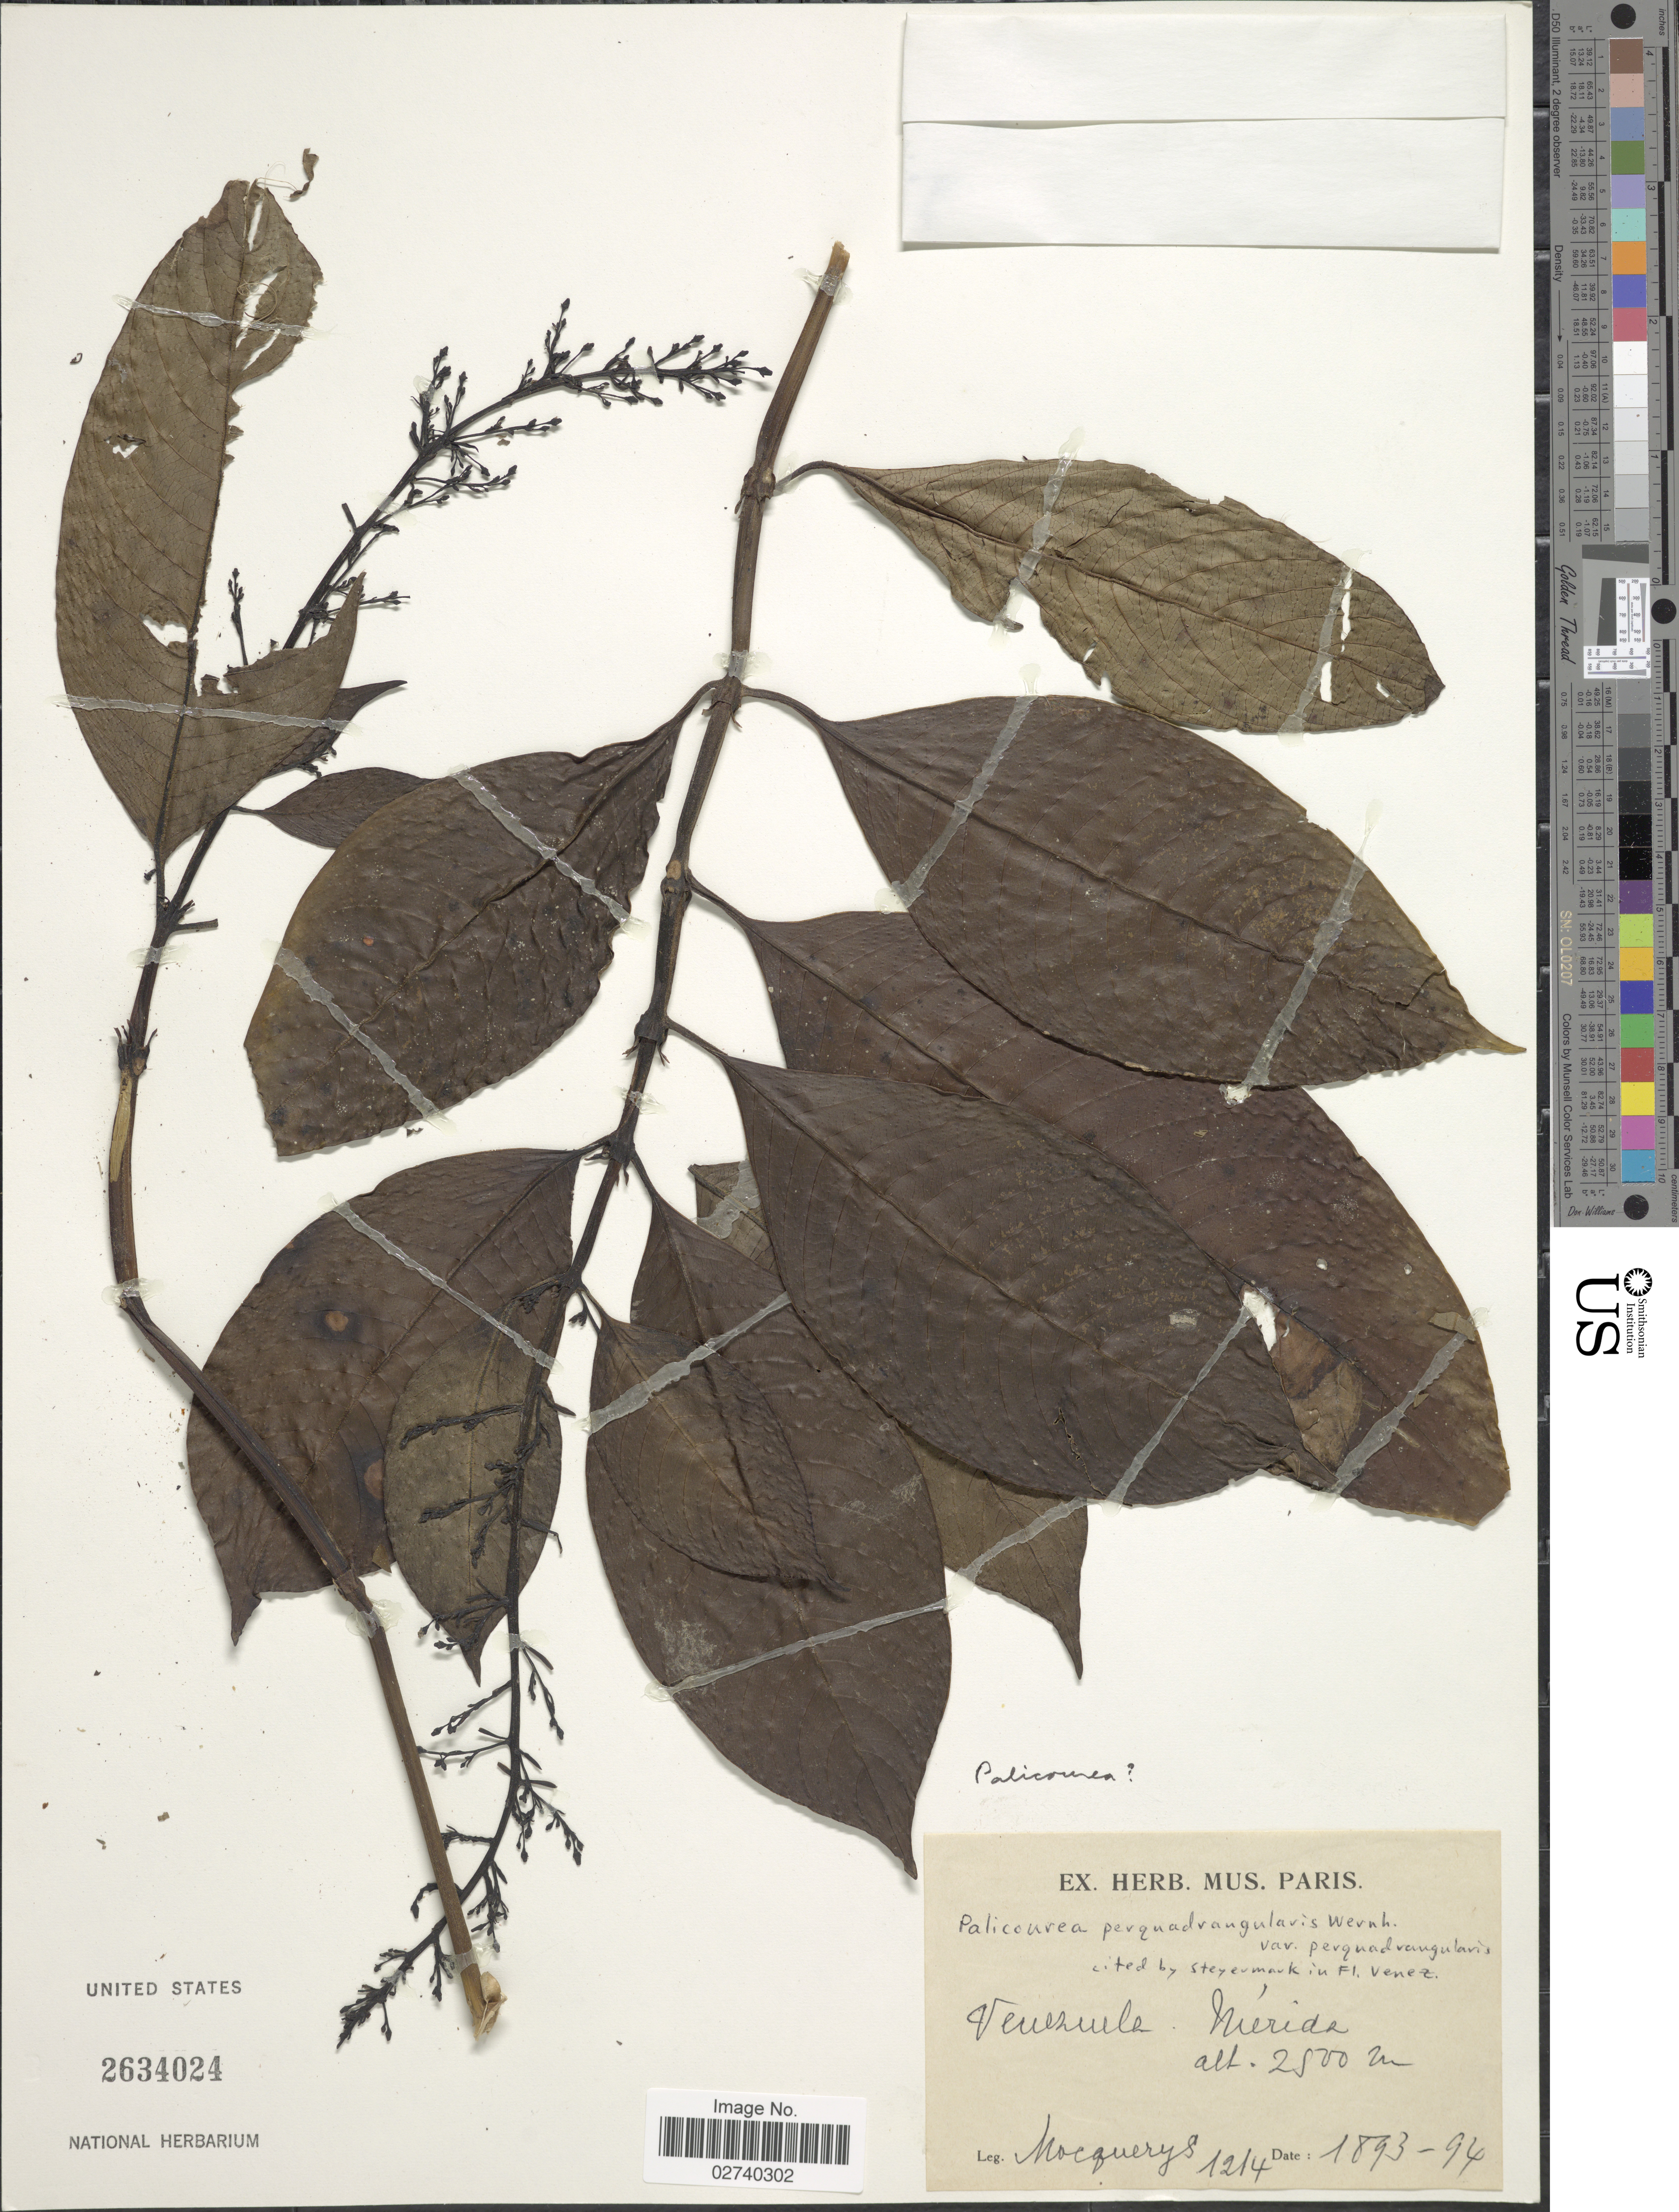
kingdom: Plantae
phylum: Tracheophyta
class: Magnoliopsida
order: Gentianales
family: Rubiaceae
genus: Palicourea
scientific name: Palicourea perquadrangularis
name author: Wernham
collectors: A. Mocquerys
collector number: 1214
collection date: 1893/1894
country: Venezuela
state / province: Mérida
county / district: Libertador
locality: Mérida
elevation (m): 2500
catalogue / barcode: US 2634024